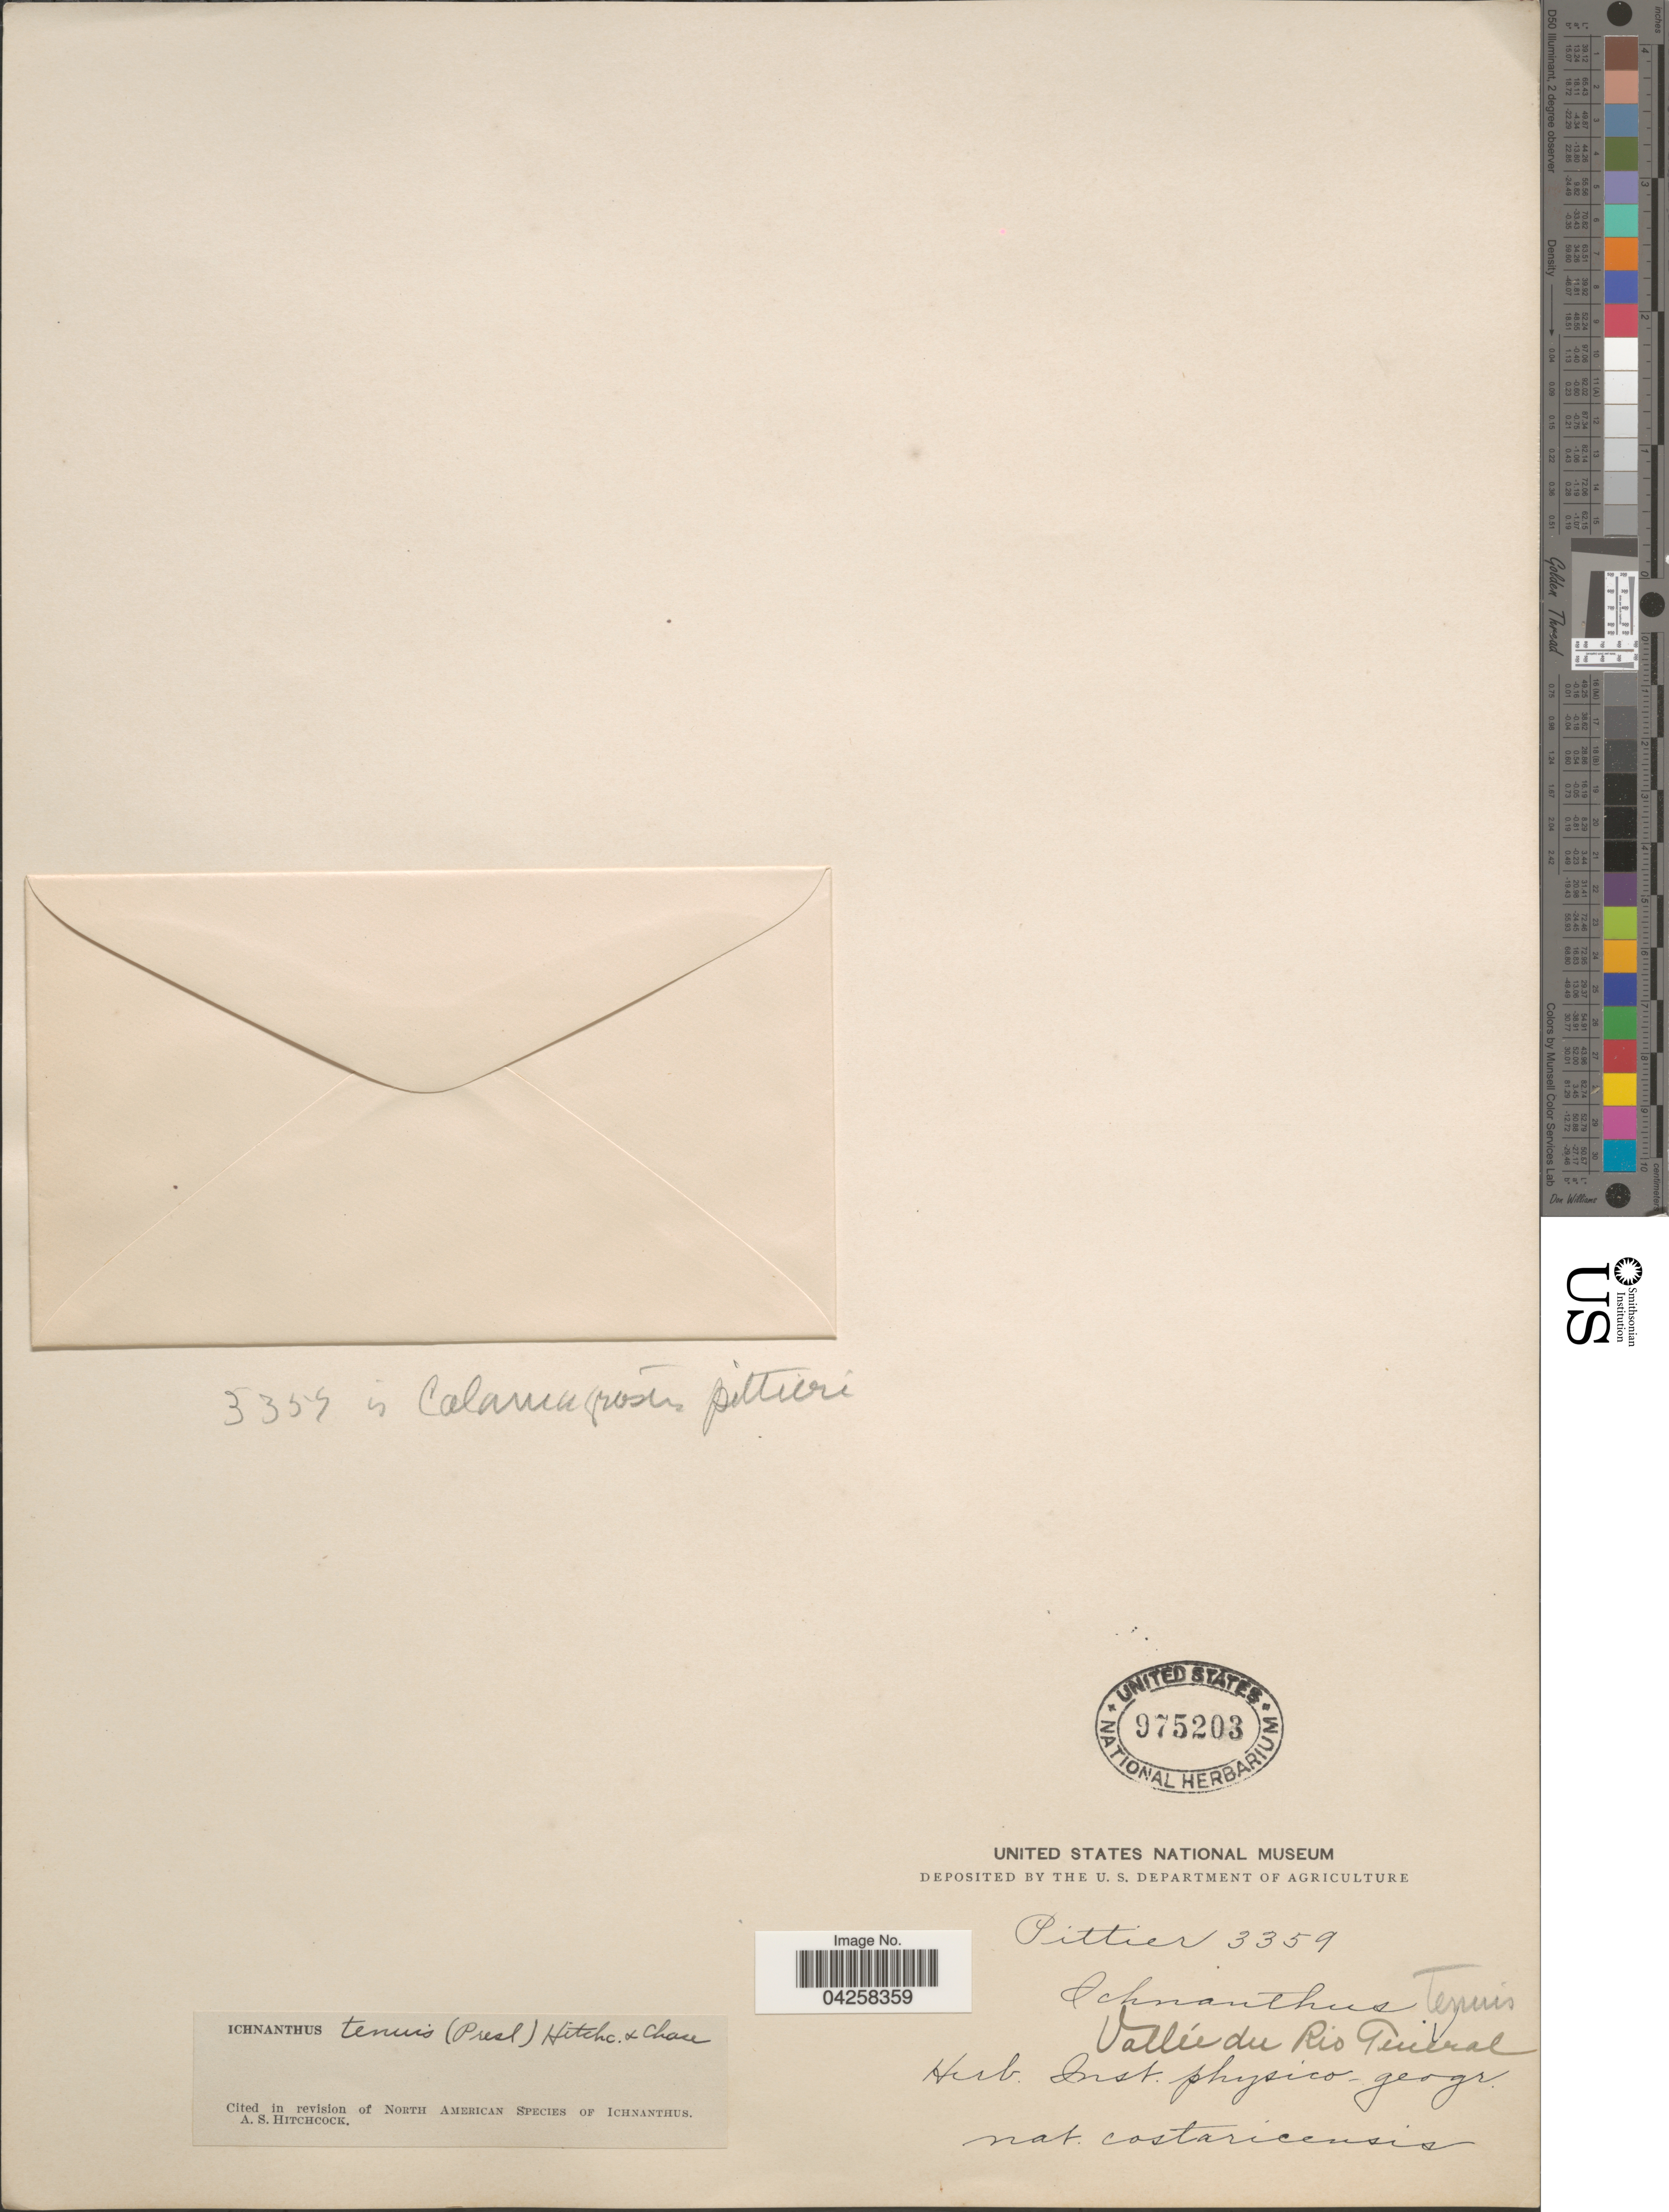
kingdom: Plantae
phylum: Tracheophyta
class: Liliopsida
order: Poales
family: Poaceae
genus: Ichnanthus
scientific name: Ichnanthus tenuis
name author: (J. Presl) Hitchc. & Chase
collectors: Pittier, --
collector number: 3359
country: Costa Rica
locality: Vallée du Rio General.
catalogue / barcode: US 975203